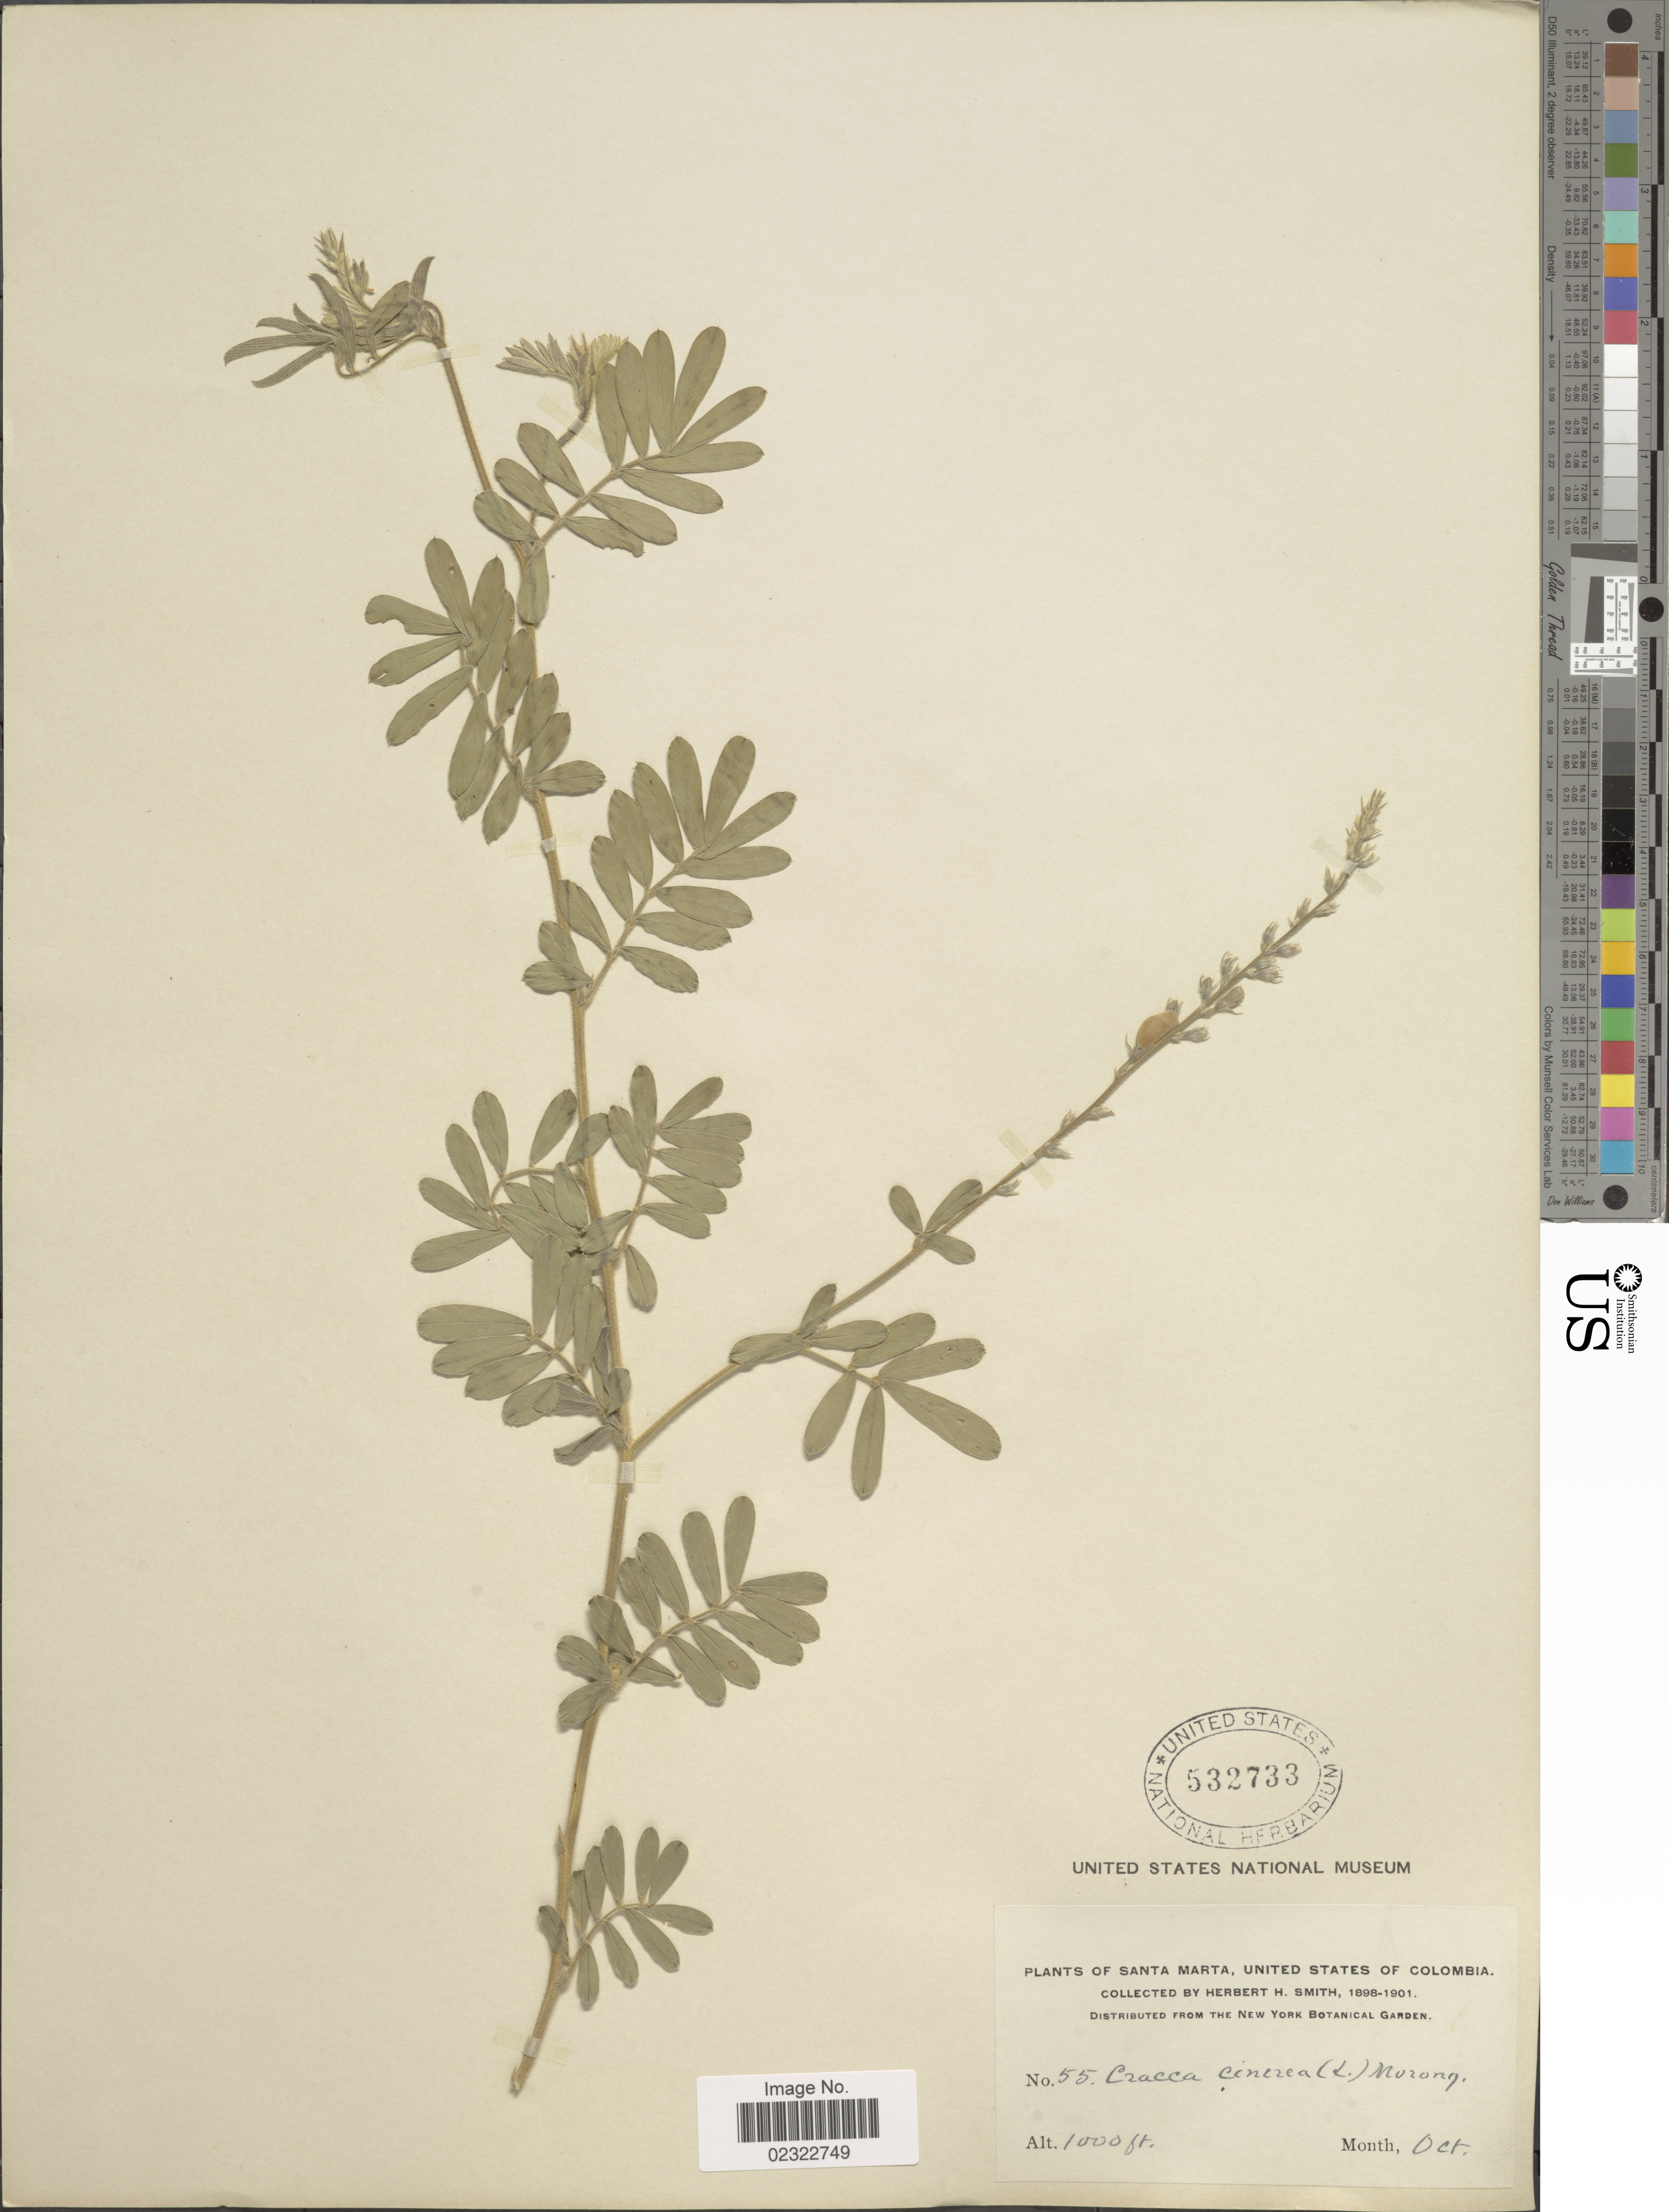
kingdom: Plantae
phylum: Tracheophyta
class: Magnoliopsida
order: Fabales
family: Fabaceae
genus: Tephrosia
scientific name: Tephrosia cinerea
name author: (L.) Pers.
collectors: Herbert H. Smith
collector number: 55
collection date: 1898-10/1901-10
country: Colombia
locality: Santa Marta, United States of Colombia.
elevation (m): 305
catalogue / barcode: US 532733